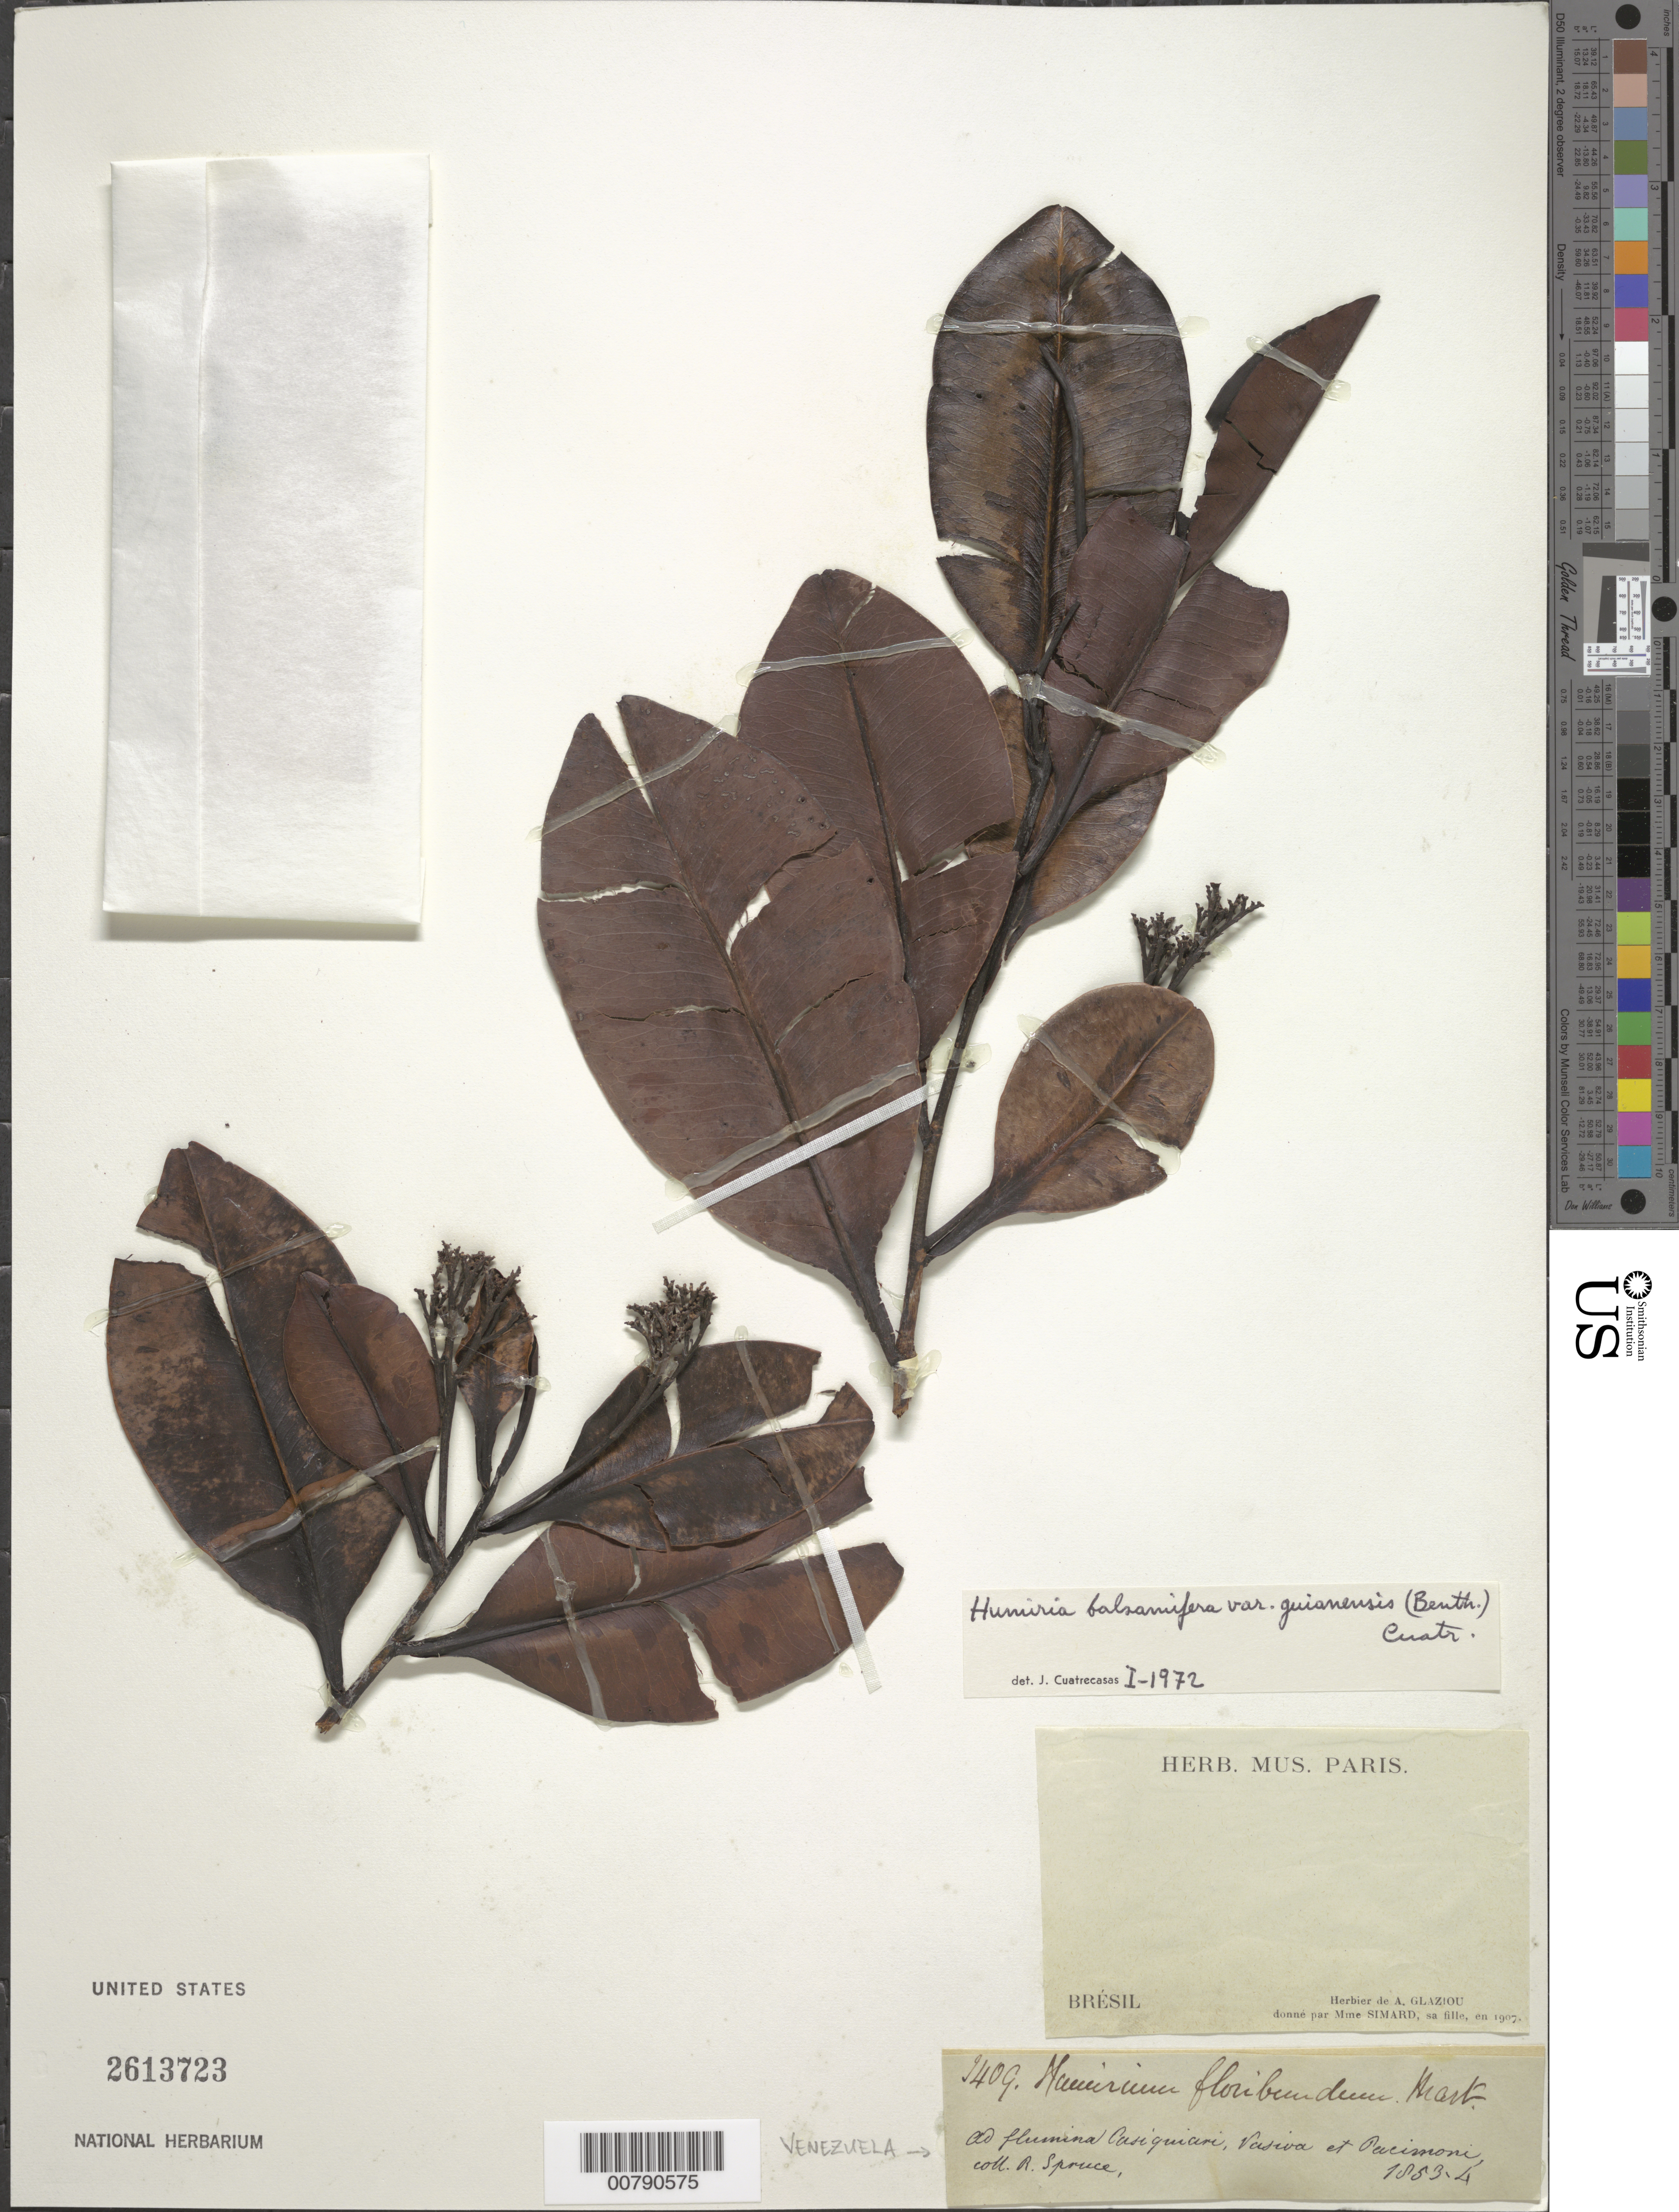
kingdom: Plantae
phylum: Tracheophyta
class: Magnoliopsida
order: Malpighiales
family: Humiriaceae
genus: Humiria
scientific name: Humiria balsamifera var. guianensis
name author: (Benth.) Cuatrec.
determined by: Cuatrecasas, J.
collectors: R. Spruce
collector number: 1409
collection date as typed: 1853 to 1854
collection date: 1853/1854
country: Venezuela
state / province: Amazonas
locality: Flumina Casiquiare, Vasiva et Pacimoni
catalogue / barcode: US 2613723